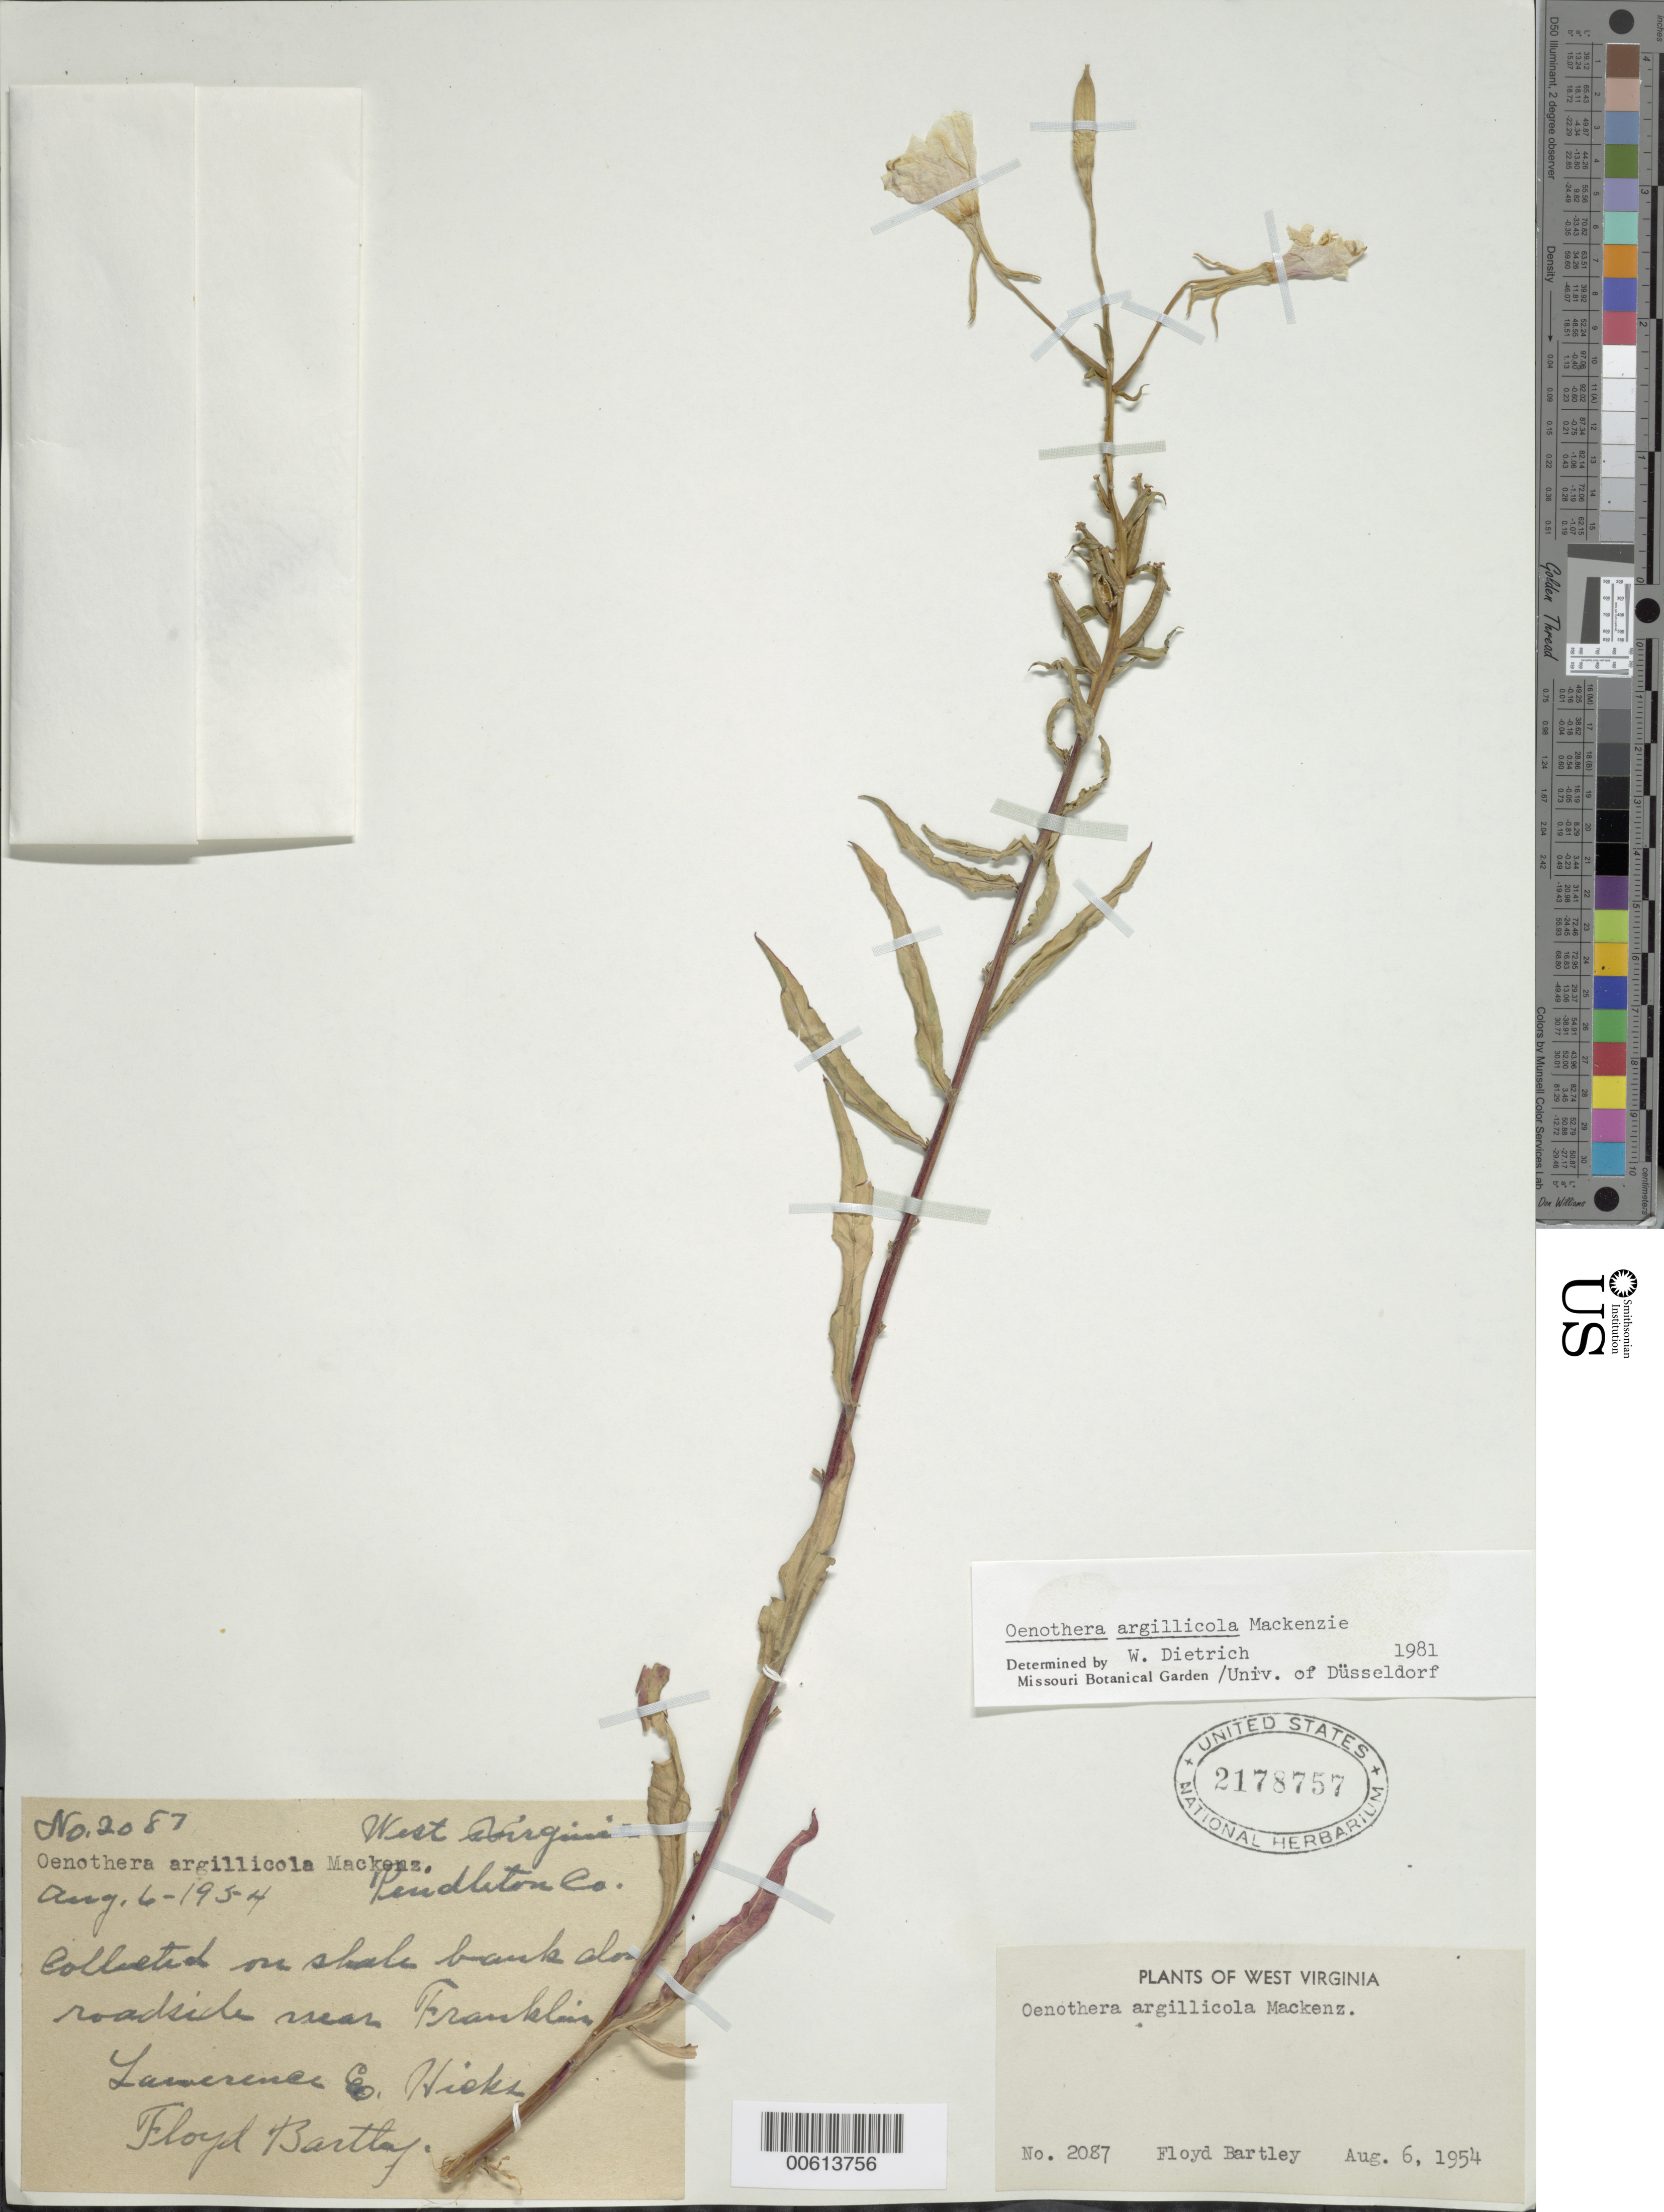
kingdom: Plantae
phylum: Tracheophyta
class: Magnoliopsida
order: Myrtales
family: Onagraceae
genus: Oenothera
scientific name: Oenothera argillicola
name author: Mackenz.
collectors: F. Bartley & L. E. Hicks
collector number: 2087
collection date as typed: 06 Aug 1954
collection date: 1954-08-06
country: United States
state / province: West Virginia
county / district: Pendleton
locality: Near Franklin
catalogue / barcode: US 2178757